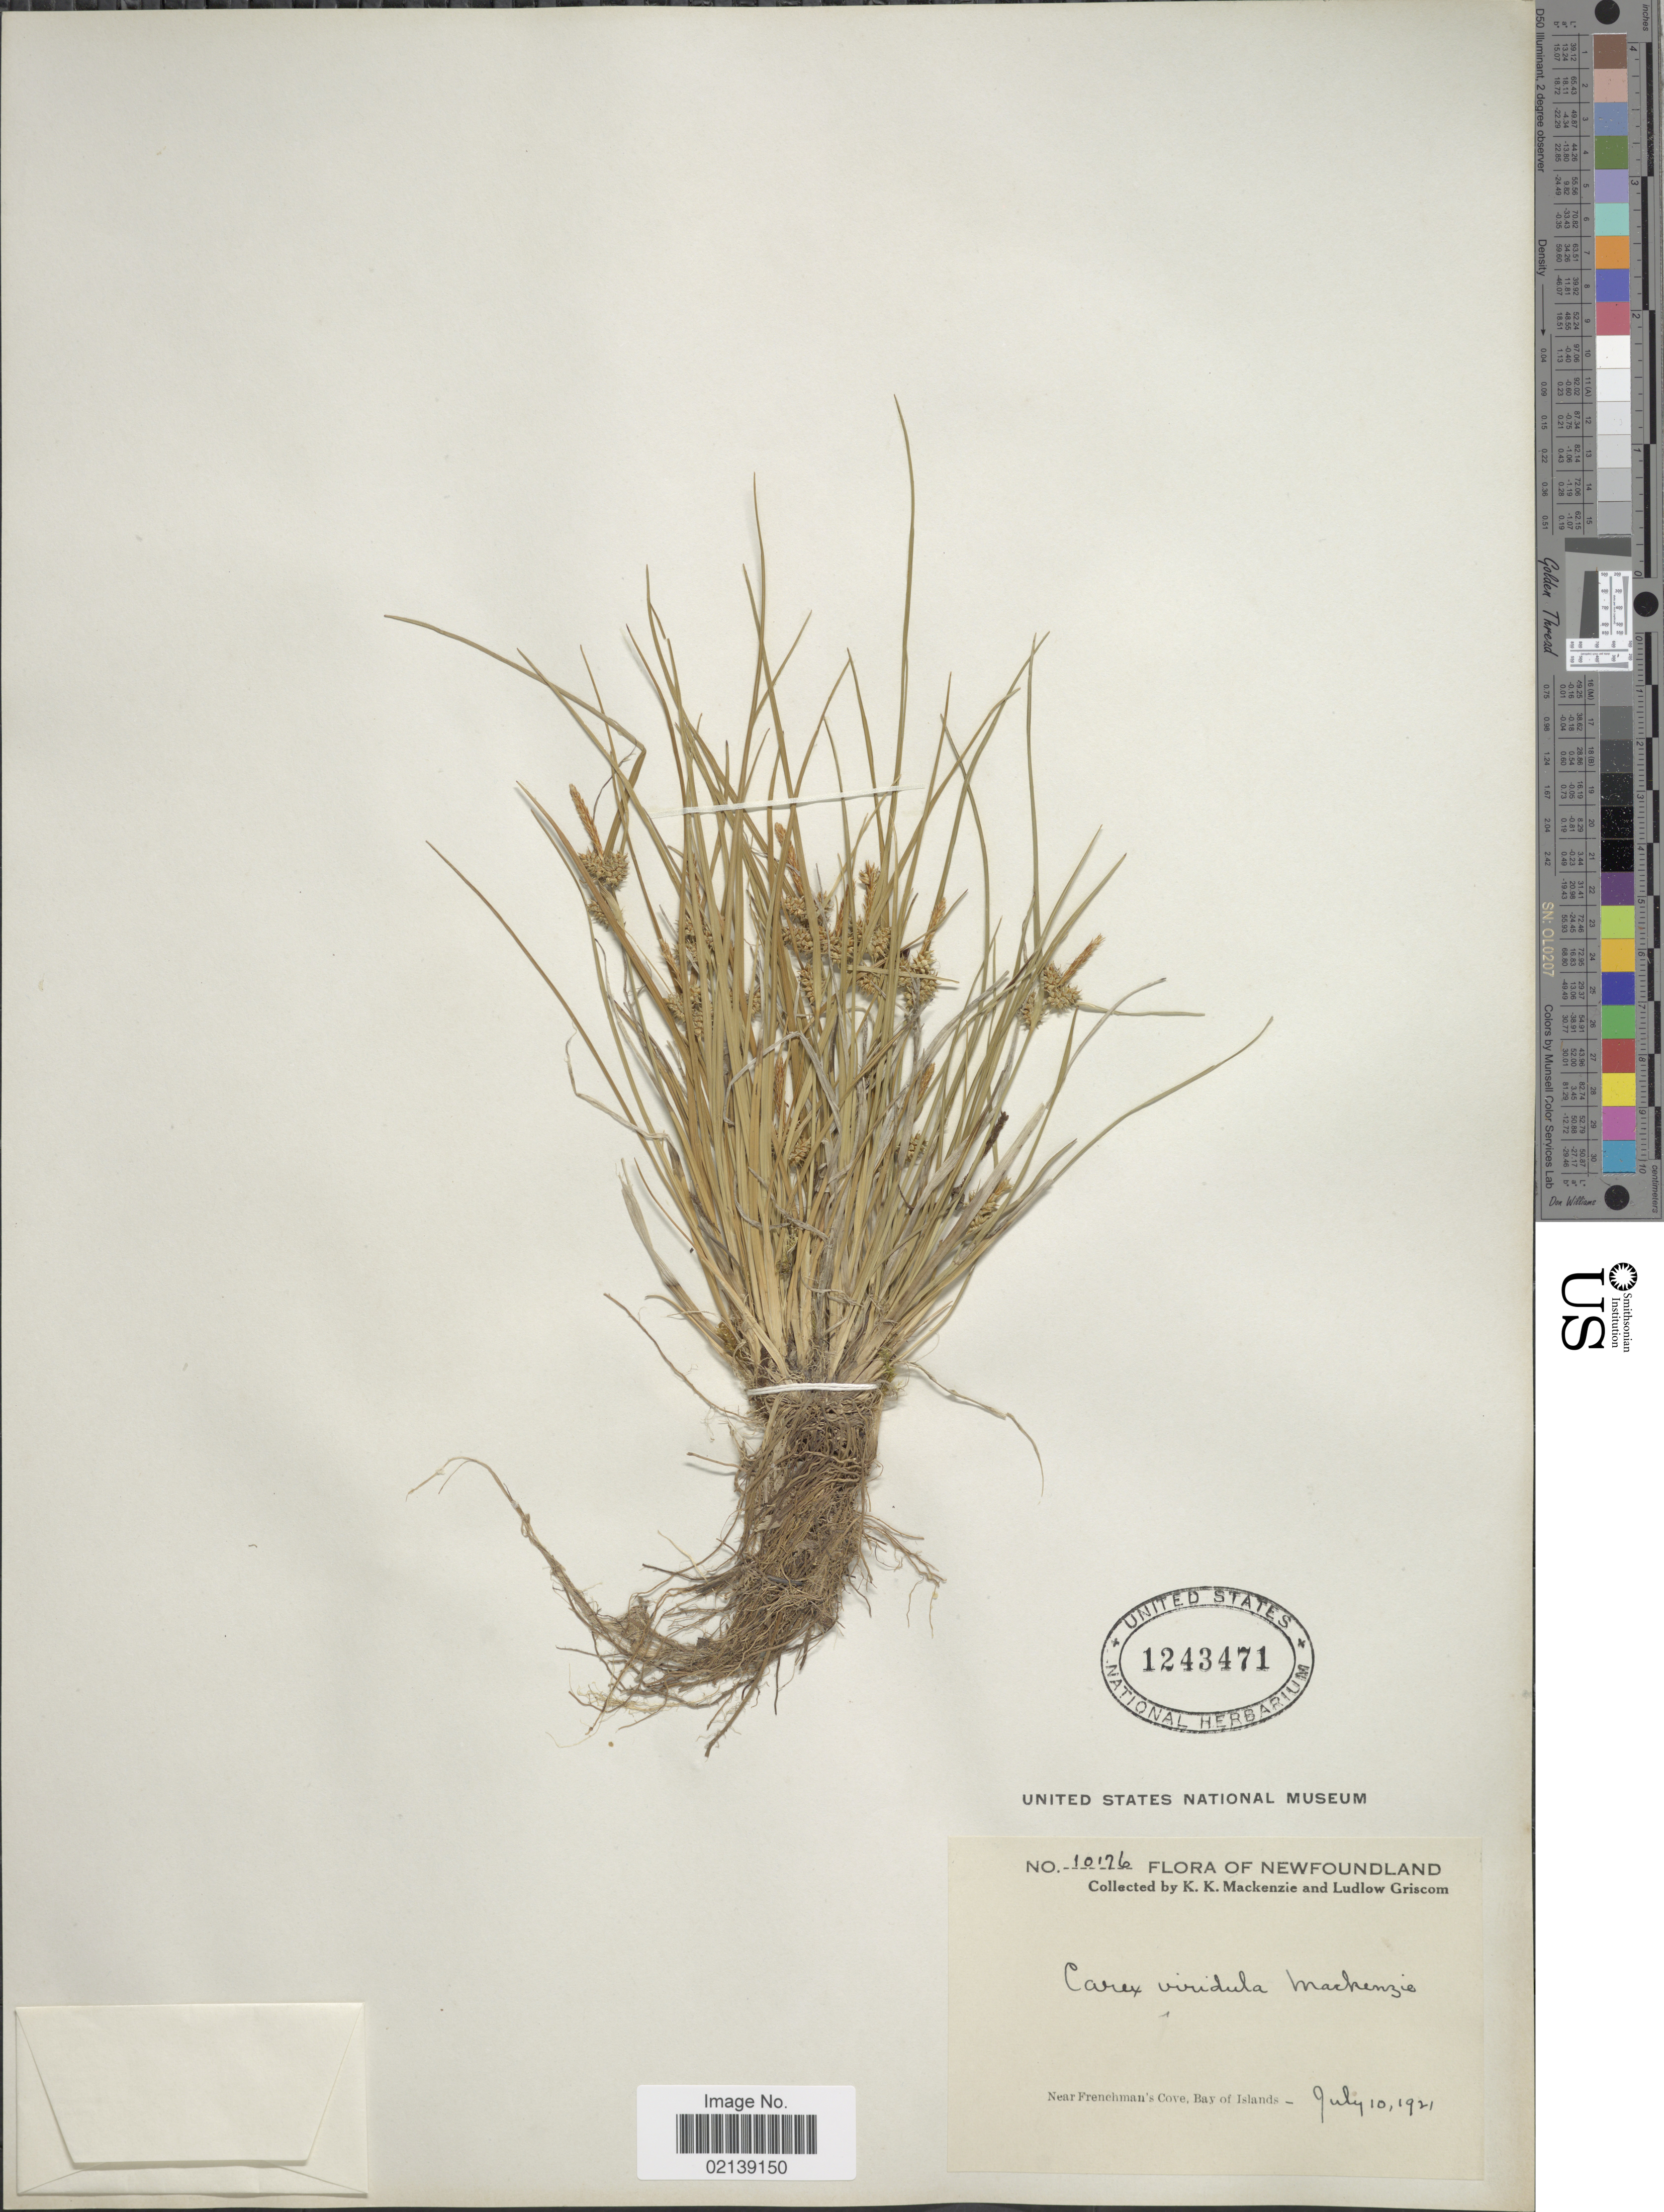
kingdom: Plantae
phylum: Tracheophyta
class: Liliopsida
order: Poales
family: Cyperaceae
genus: Carex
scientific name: Carex oederi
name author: Retz.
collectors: K. K. Mackenzie & L. Griscom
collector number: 10176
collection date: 1921-07-10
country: Canada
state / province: Newfoundland and Labrador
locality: Near Frenchman's Cove, Bay of Islands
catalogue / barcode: US 1243471